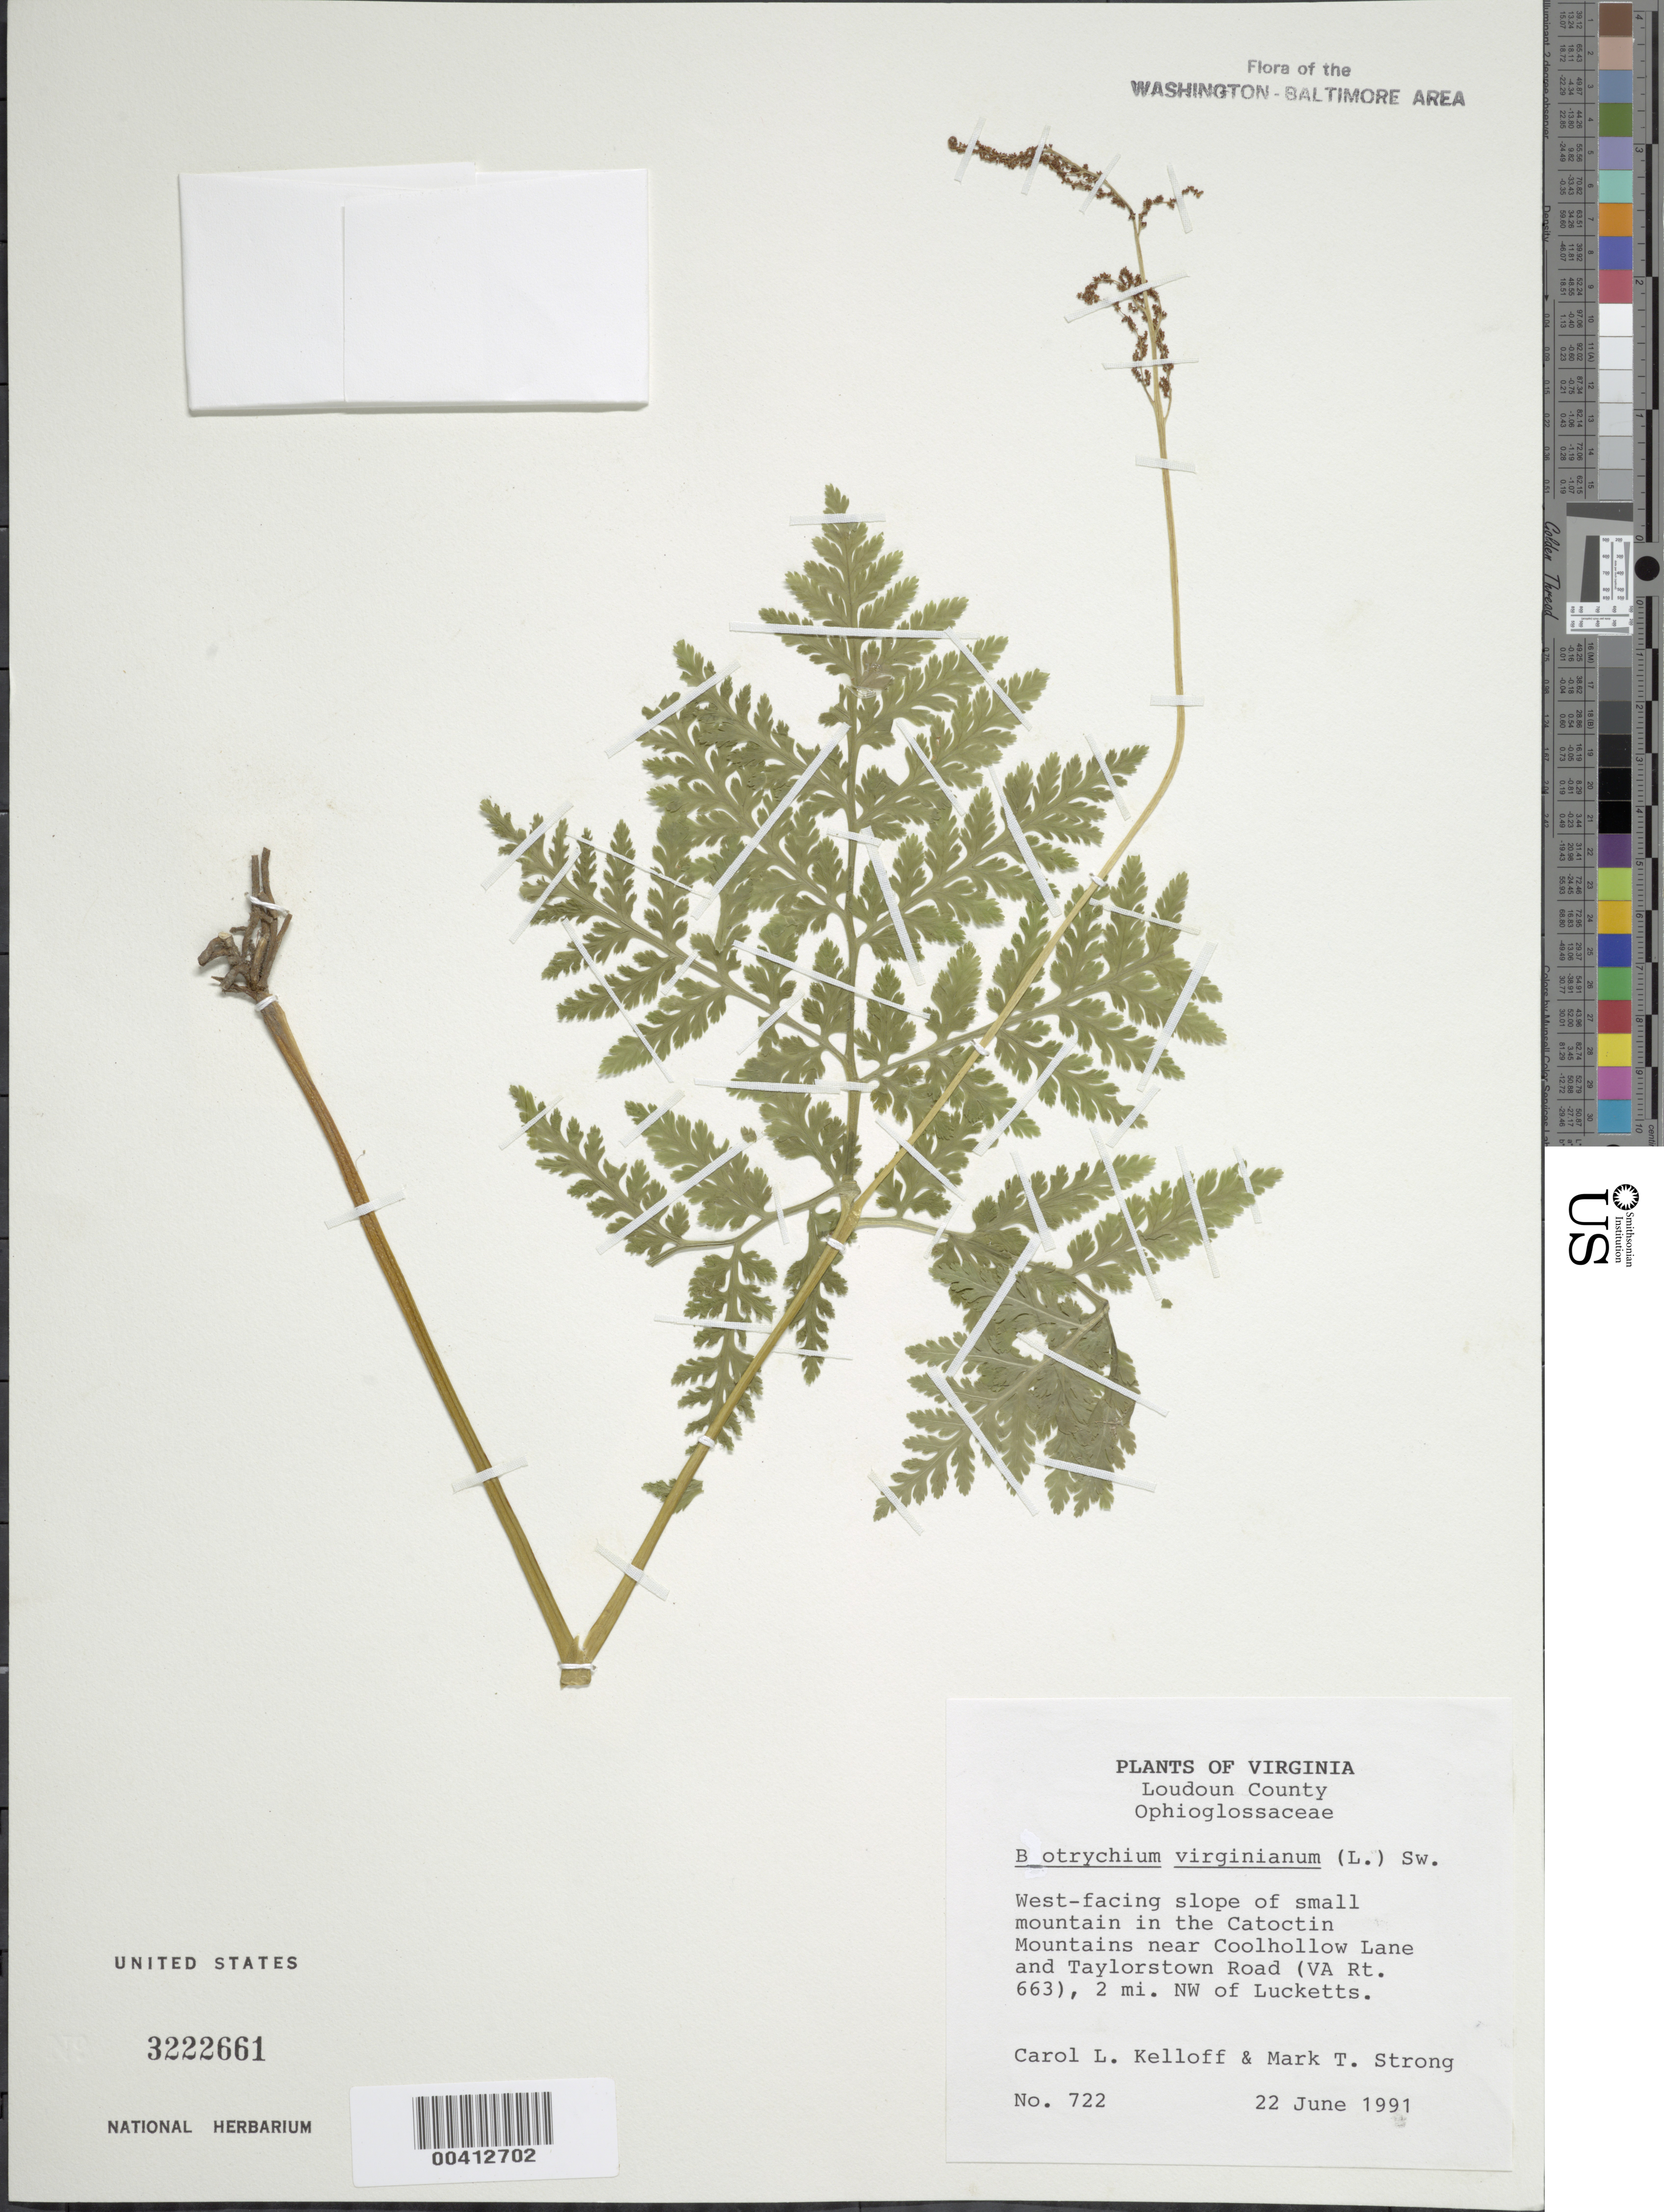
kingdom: Plantae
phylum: Tracheophyta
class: Polypodiopsida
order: Ophioglossales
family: Ophioglossaceae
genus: Botrychium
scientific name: Botrychium virginianum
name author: (L.) Sw.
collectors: C. L. Kelloff & M. T. Strong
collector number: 722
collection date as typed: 22 Jun 1991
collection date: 1991-06-22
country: United States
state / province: Virginia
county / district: Loudoun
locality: NW of Lucketts, in Catoctin Mountains near Coolhollow Lane and Taylorstown road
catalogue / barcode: US 3222661